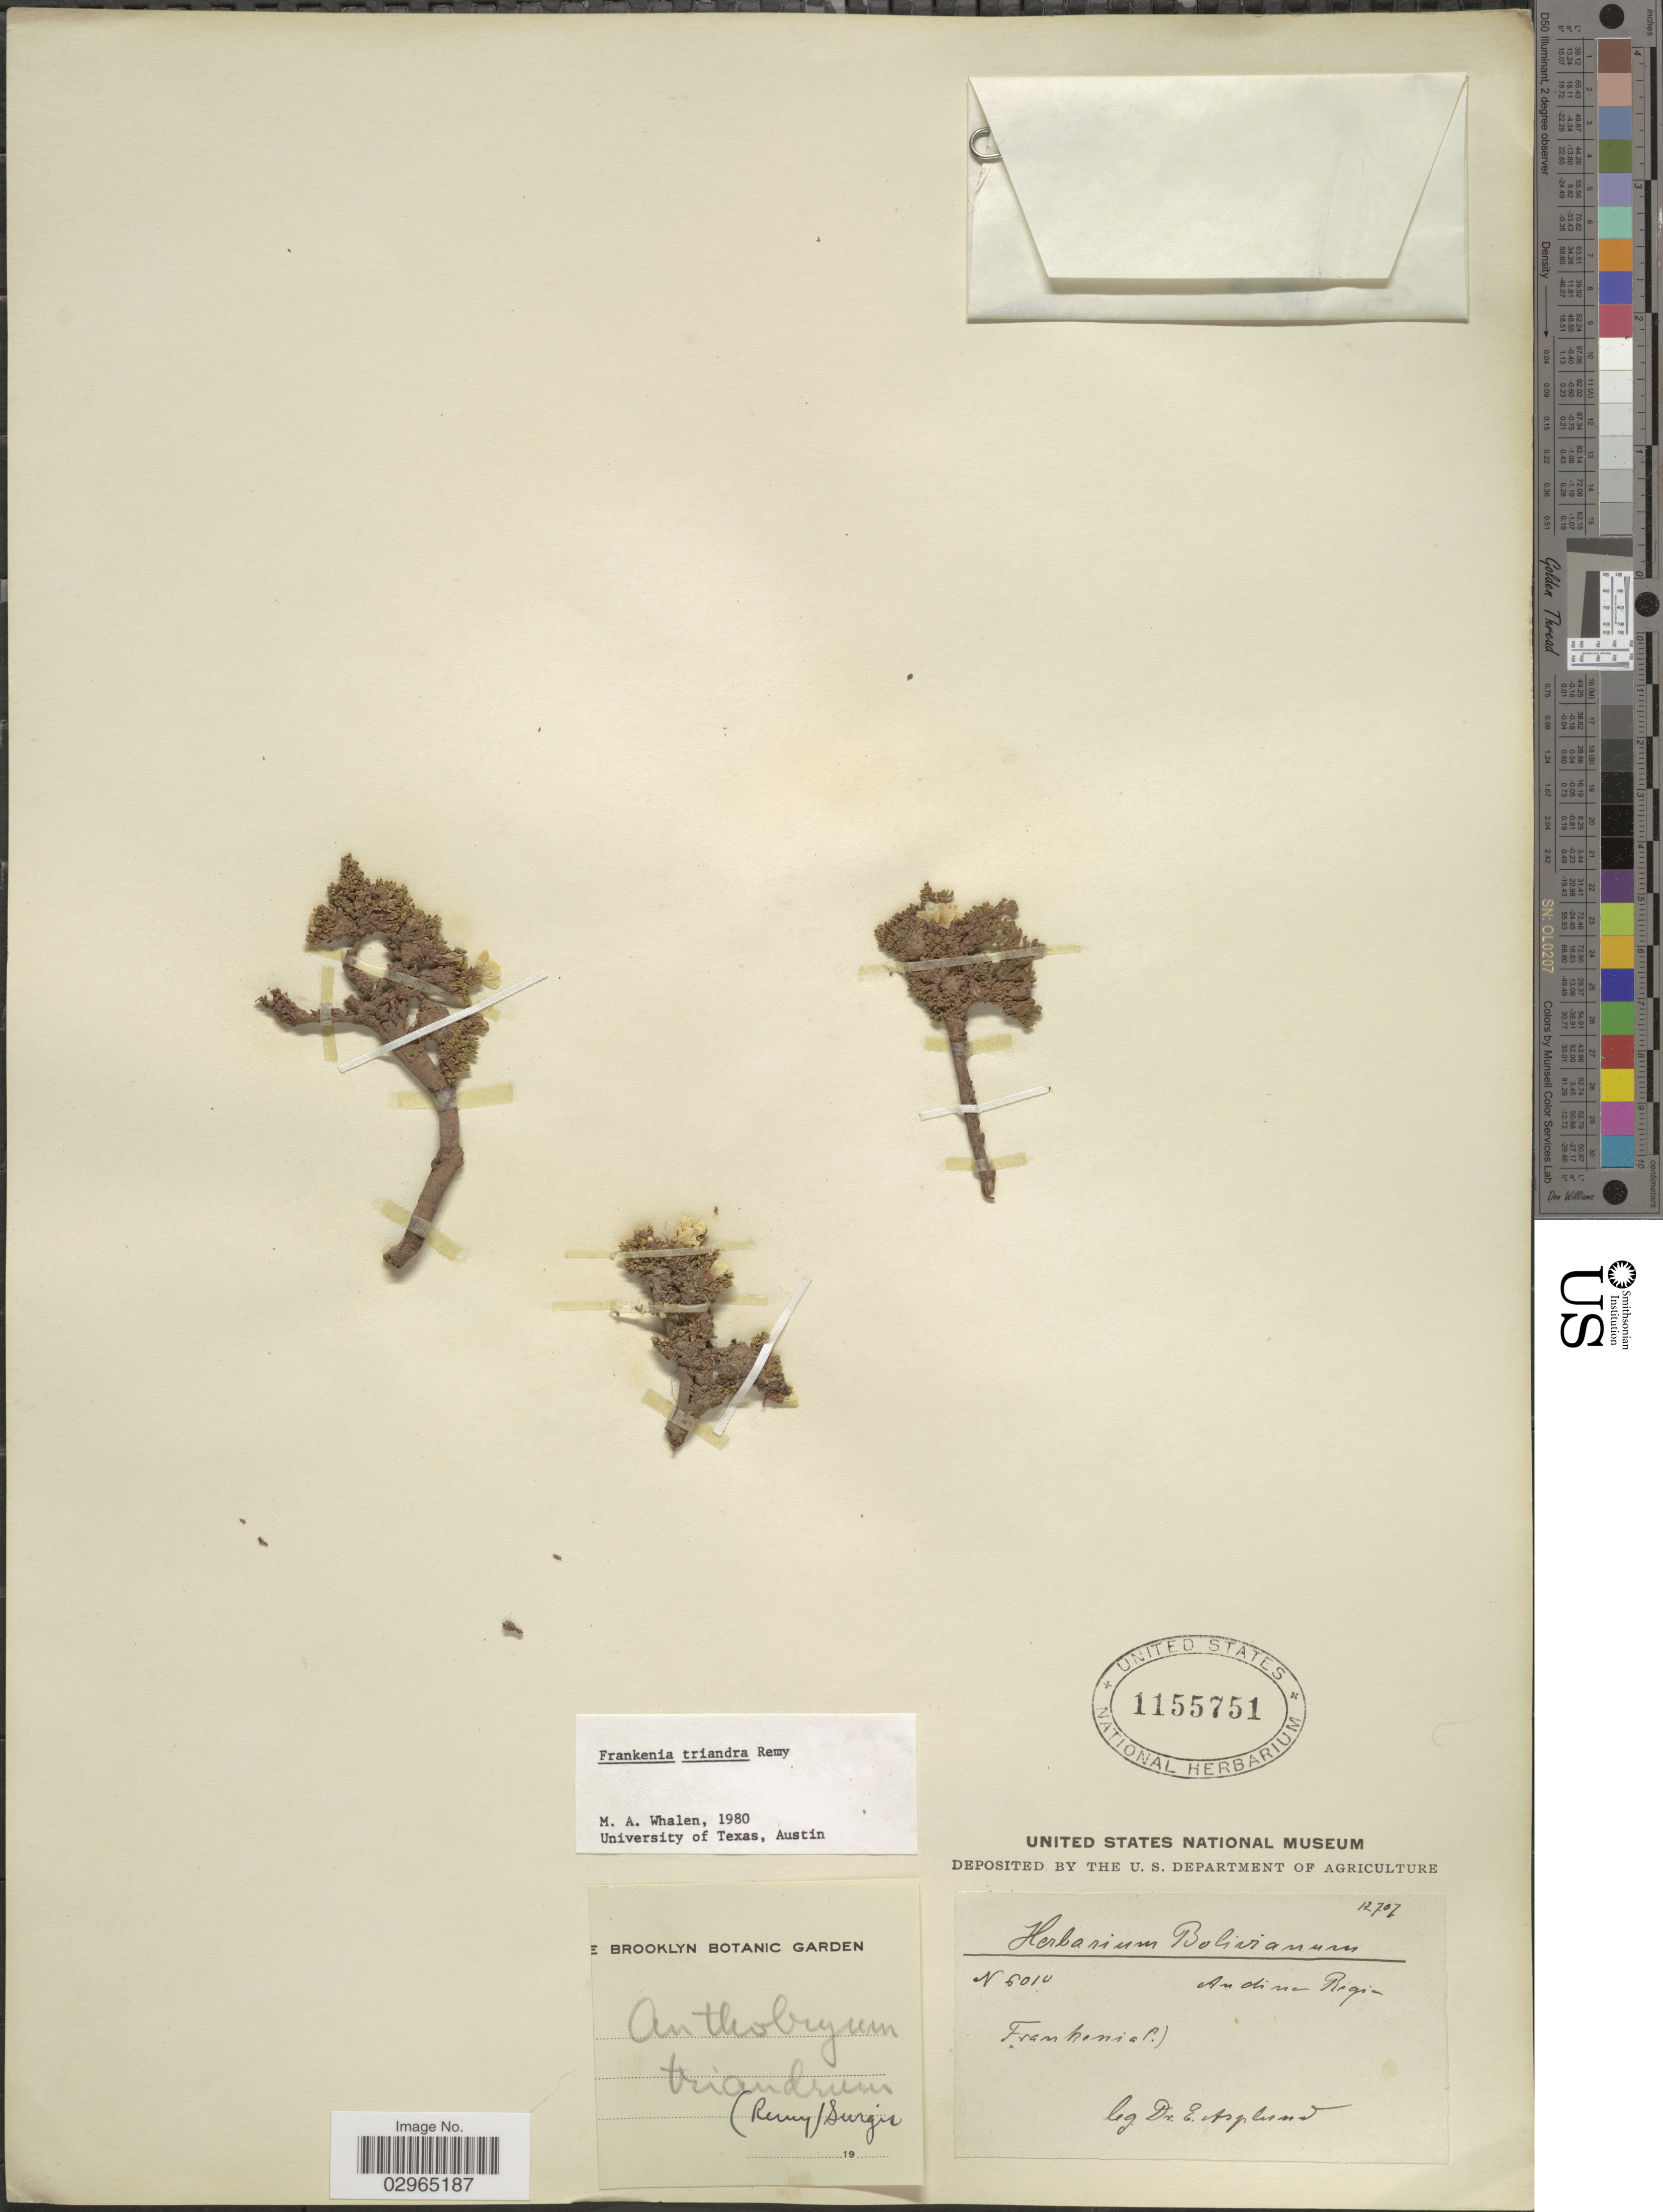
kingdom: Plantae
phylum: Tracheophyta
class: Magnoliopsida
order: Caryophyllales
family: Frankeniaceae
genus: Frankenia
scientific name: Frankenia triandra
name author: J. Rémy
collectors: E. Asplund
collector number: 6010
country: Bolivia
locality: Andina Regio.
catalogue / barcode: US 1155751